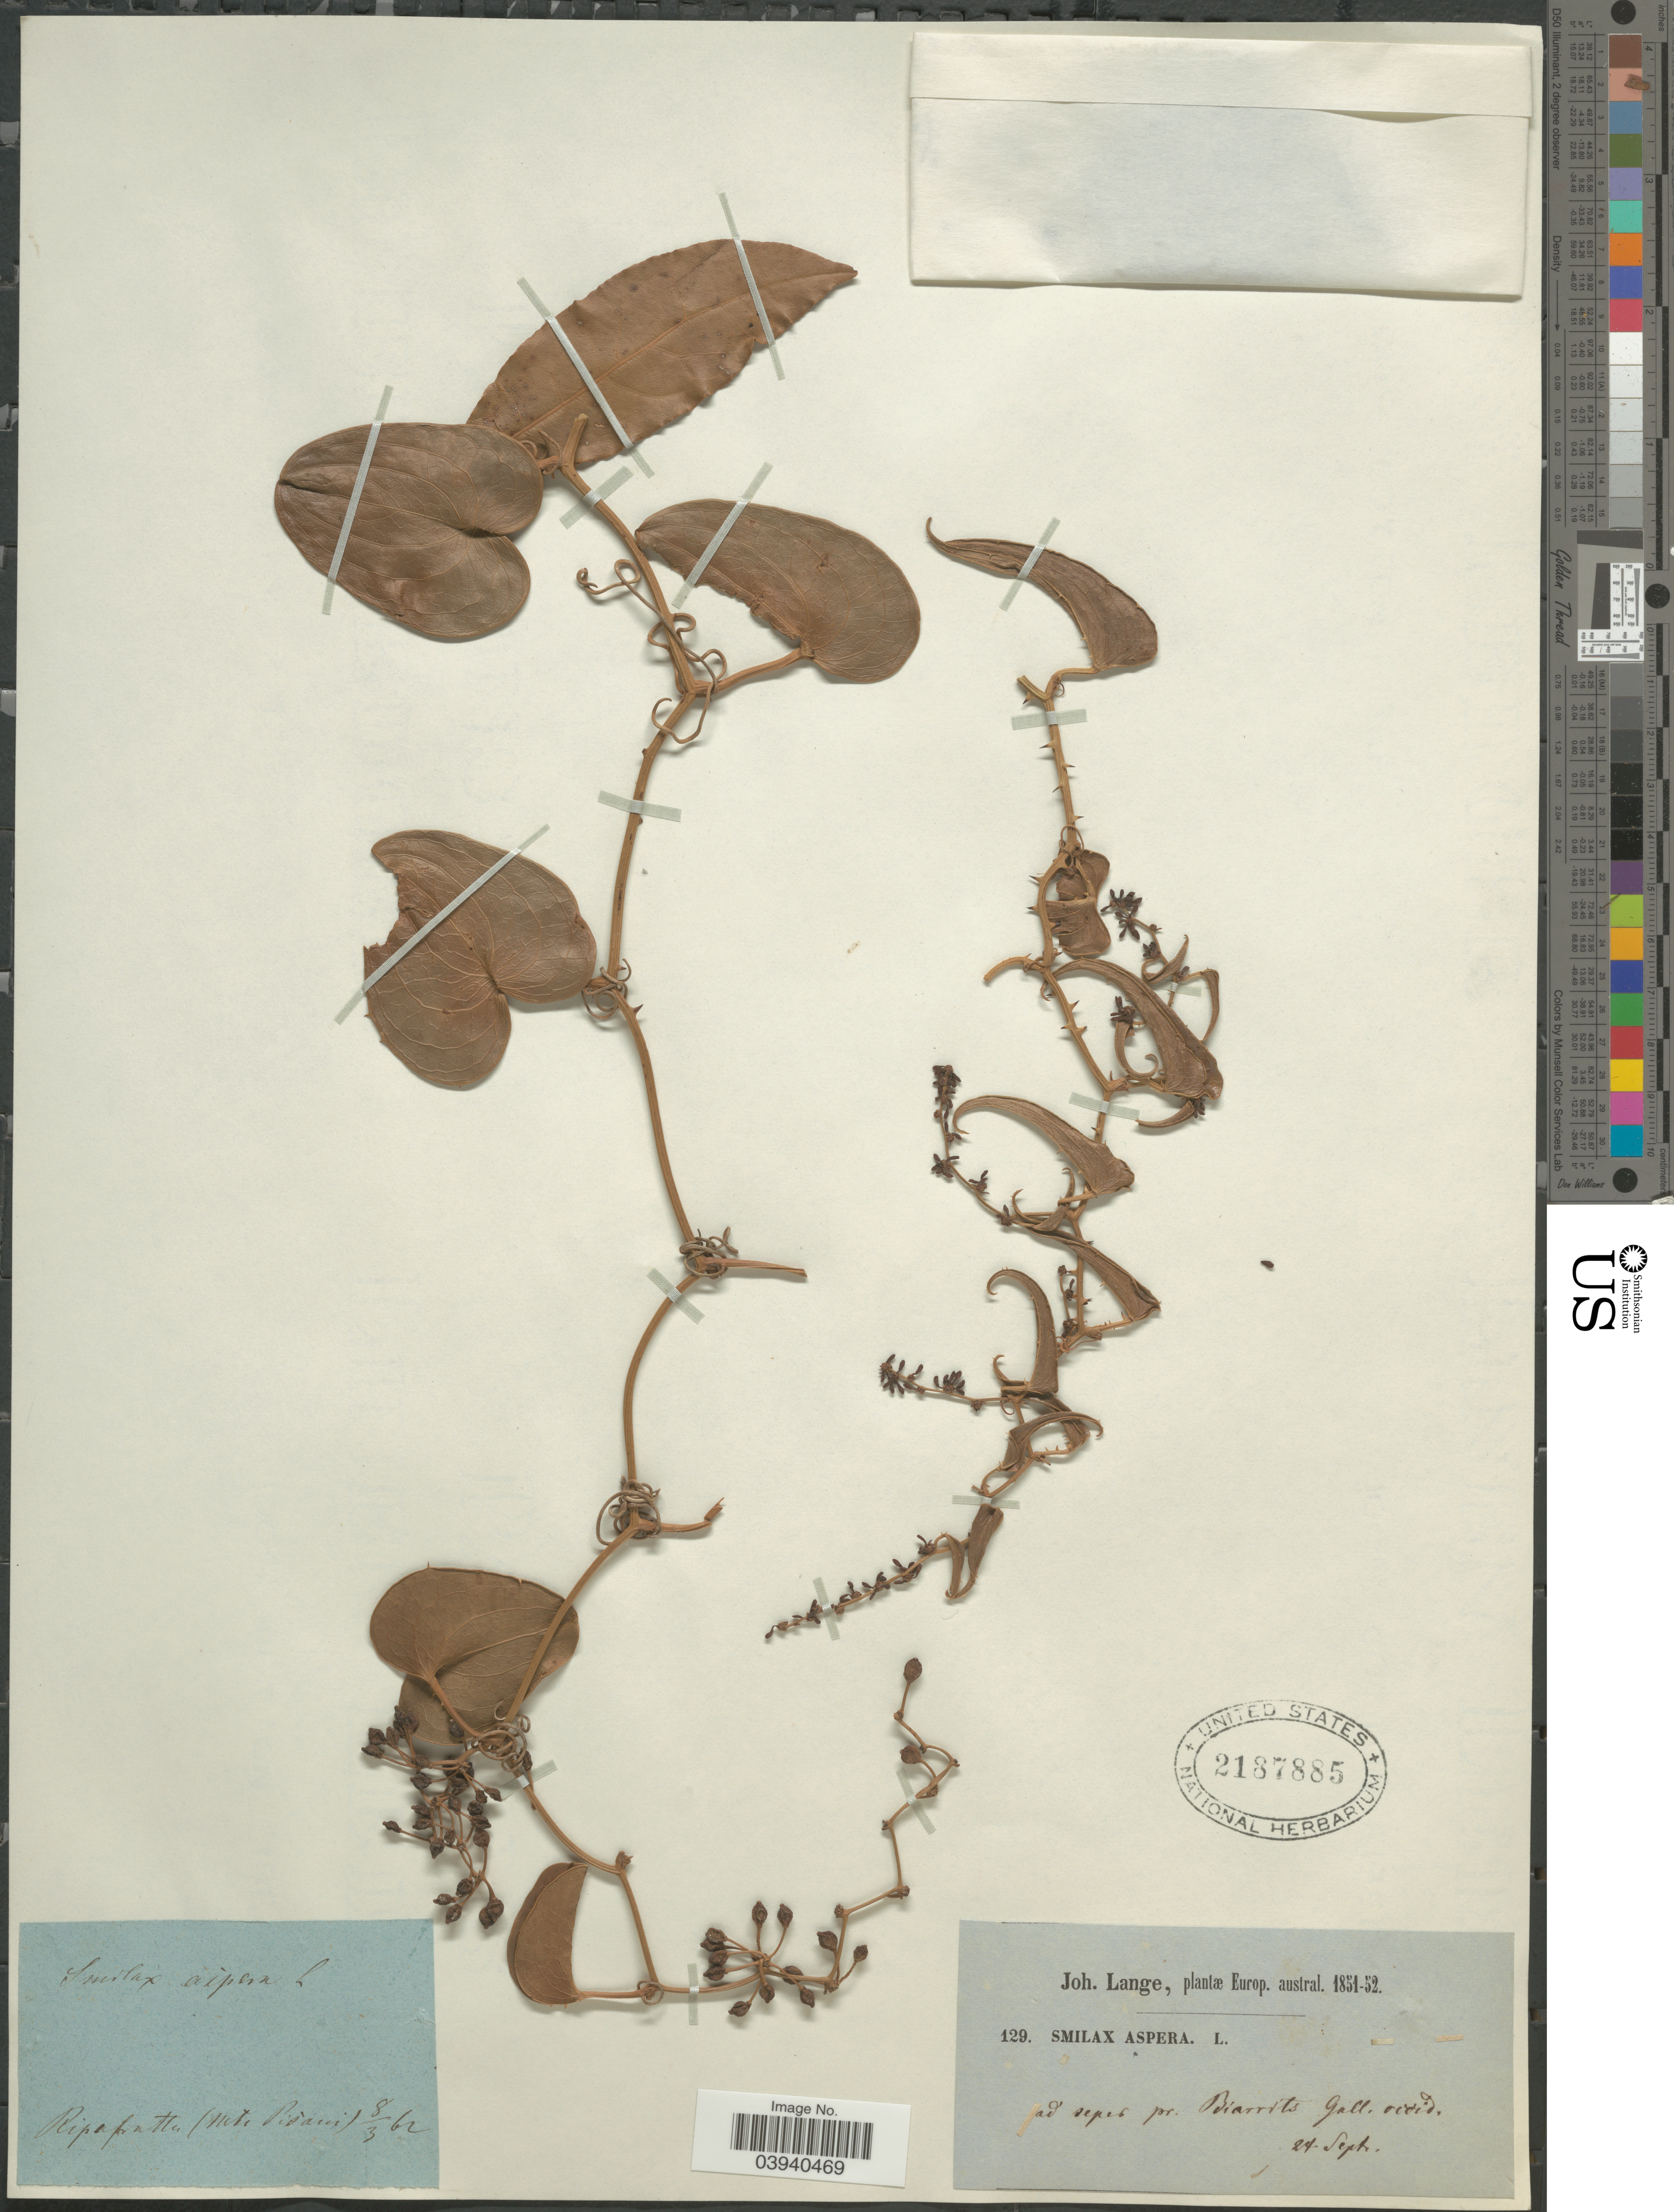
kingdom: Plantae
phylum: Tracheophyta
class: Liliopsida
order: Liliales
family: Smilacaceae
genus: Smilax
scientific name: Smilax aspera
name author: L.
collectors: J. M. C. Lange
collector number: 129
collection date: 1851-09-24/1852-09-24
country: France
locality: Europ. austral. Ad sepes pr. Biarrits Gall. occid.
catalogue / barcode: US 2187885-2